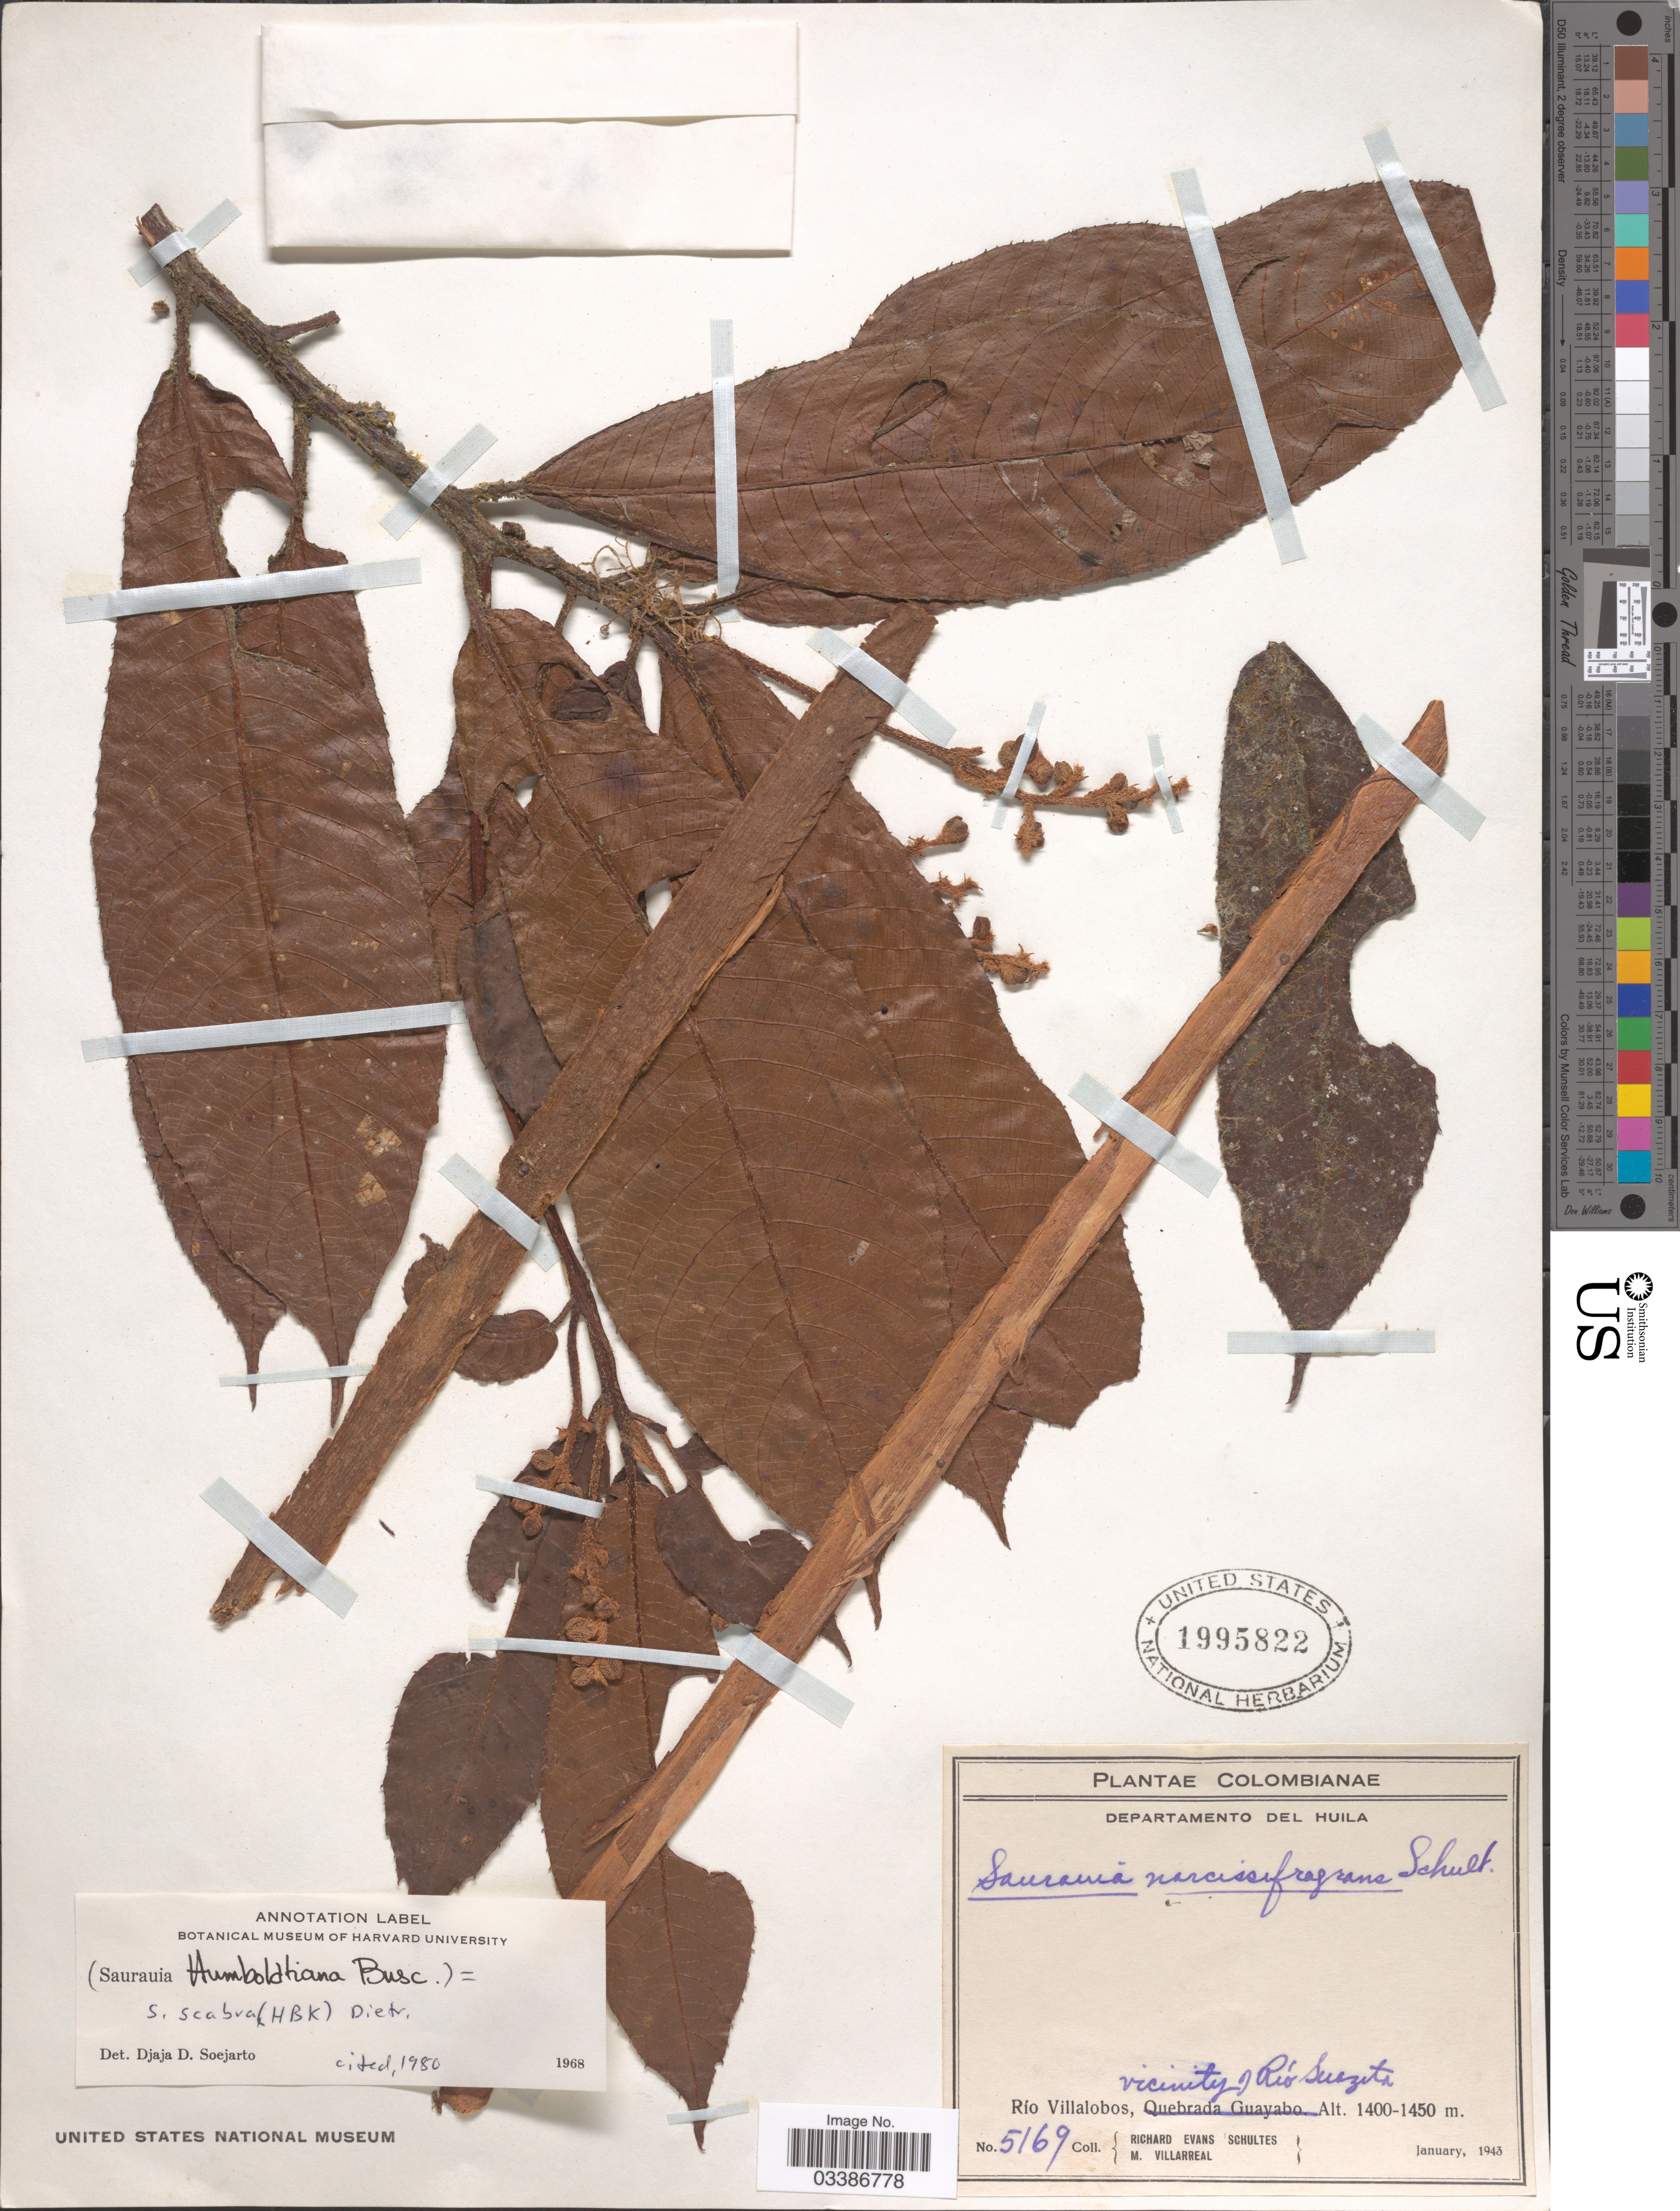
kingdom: Plantae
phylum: Tracheophyta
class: Magnoliopsida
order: Ericales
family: Actinidiaceae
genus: Saurauia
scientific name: Saurauia scabra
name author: (Kunth) D. Dietr.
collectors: R. E. Schultes & M. Villarreal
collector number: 5169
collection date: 1943-01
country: Colombia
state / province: Huila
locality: Departamento del Huila, Río Villalobos, vicinity of Río Suazita.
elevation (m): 1400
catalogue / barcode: US 1995822